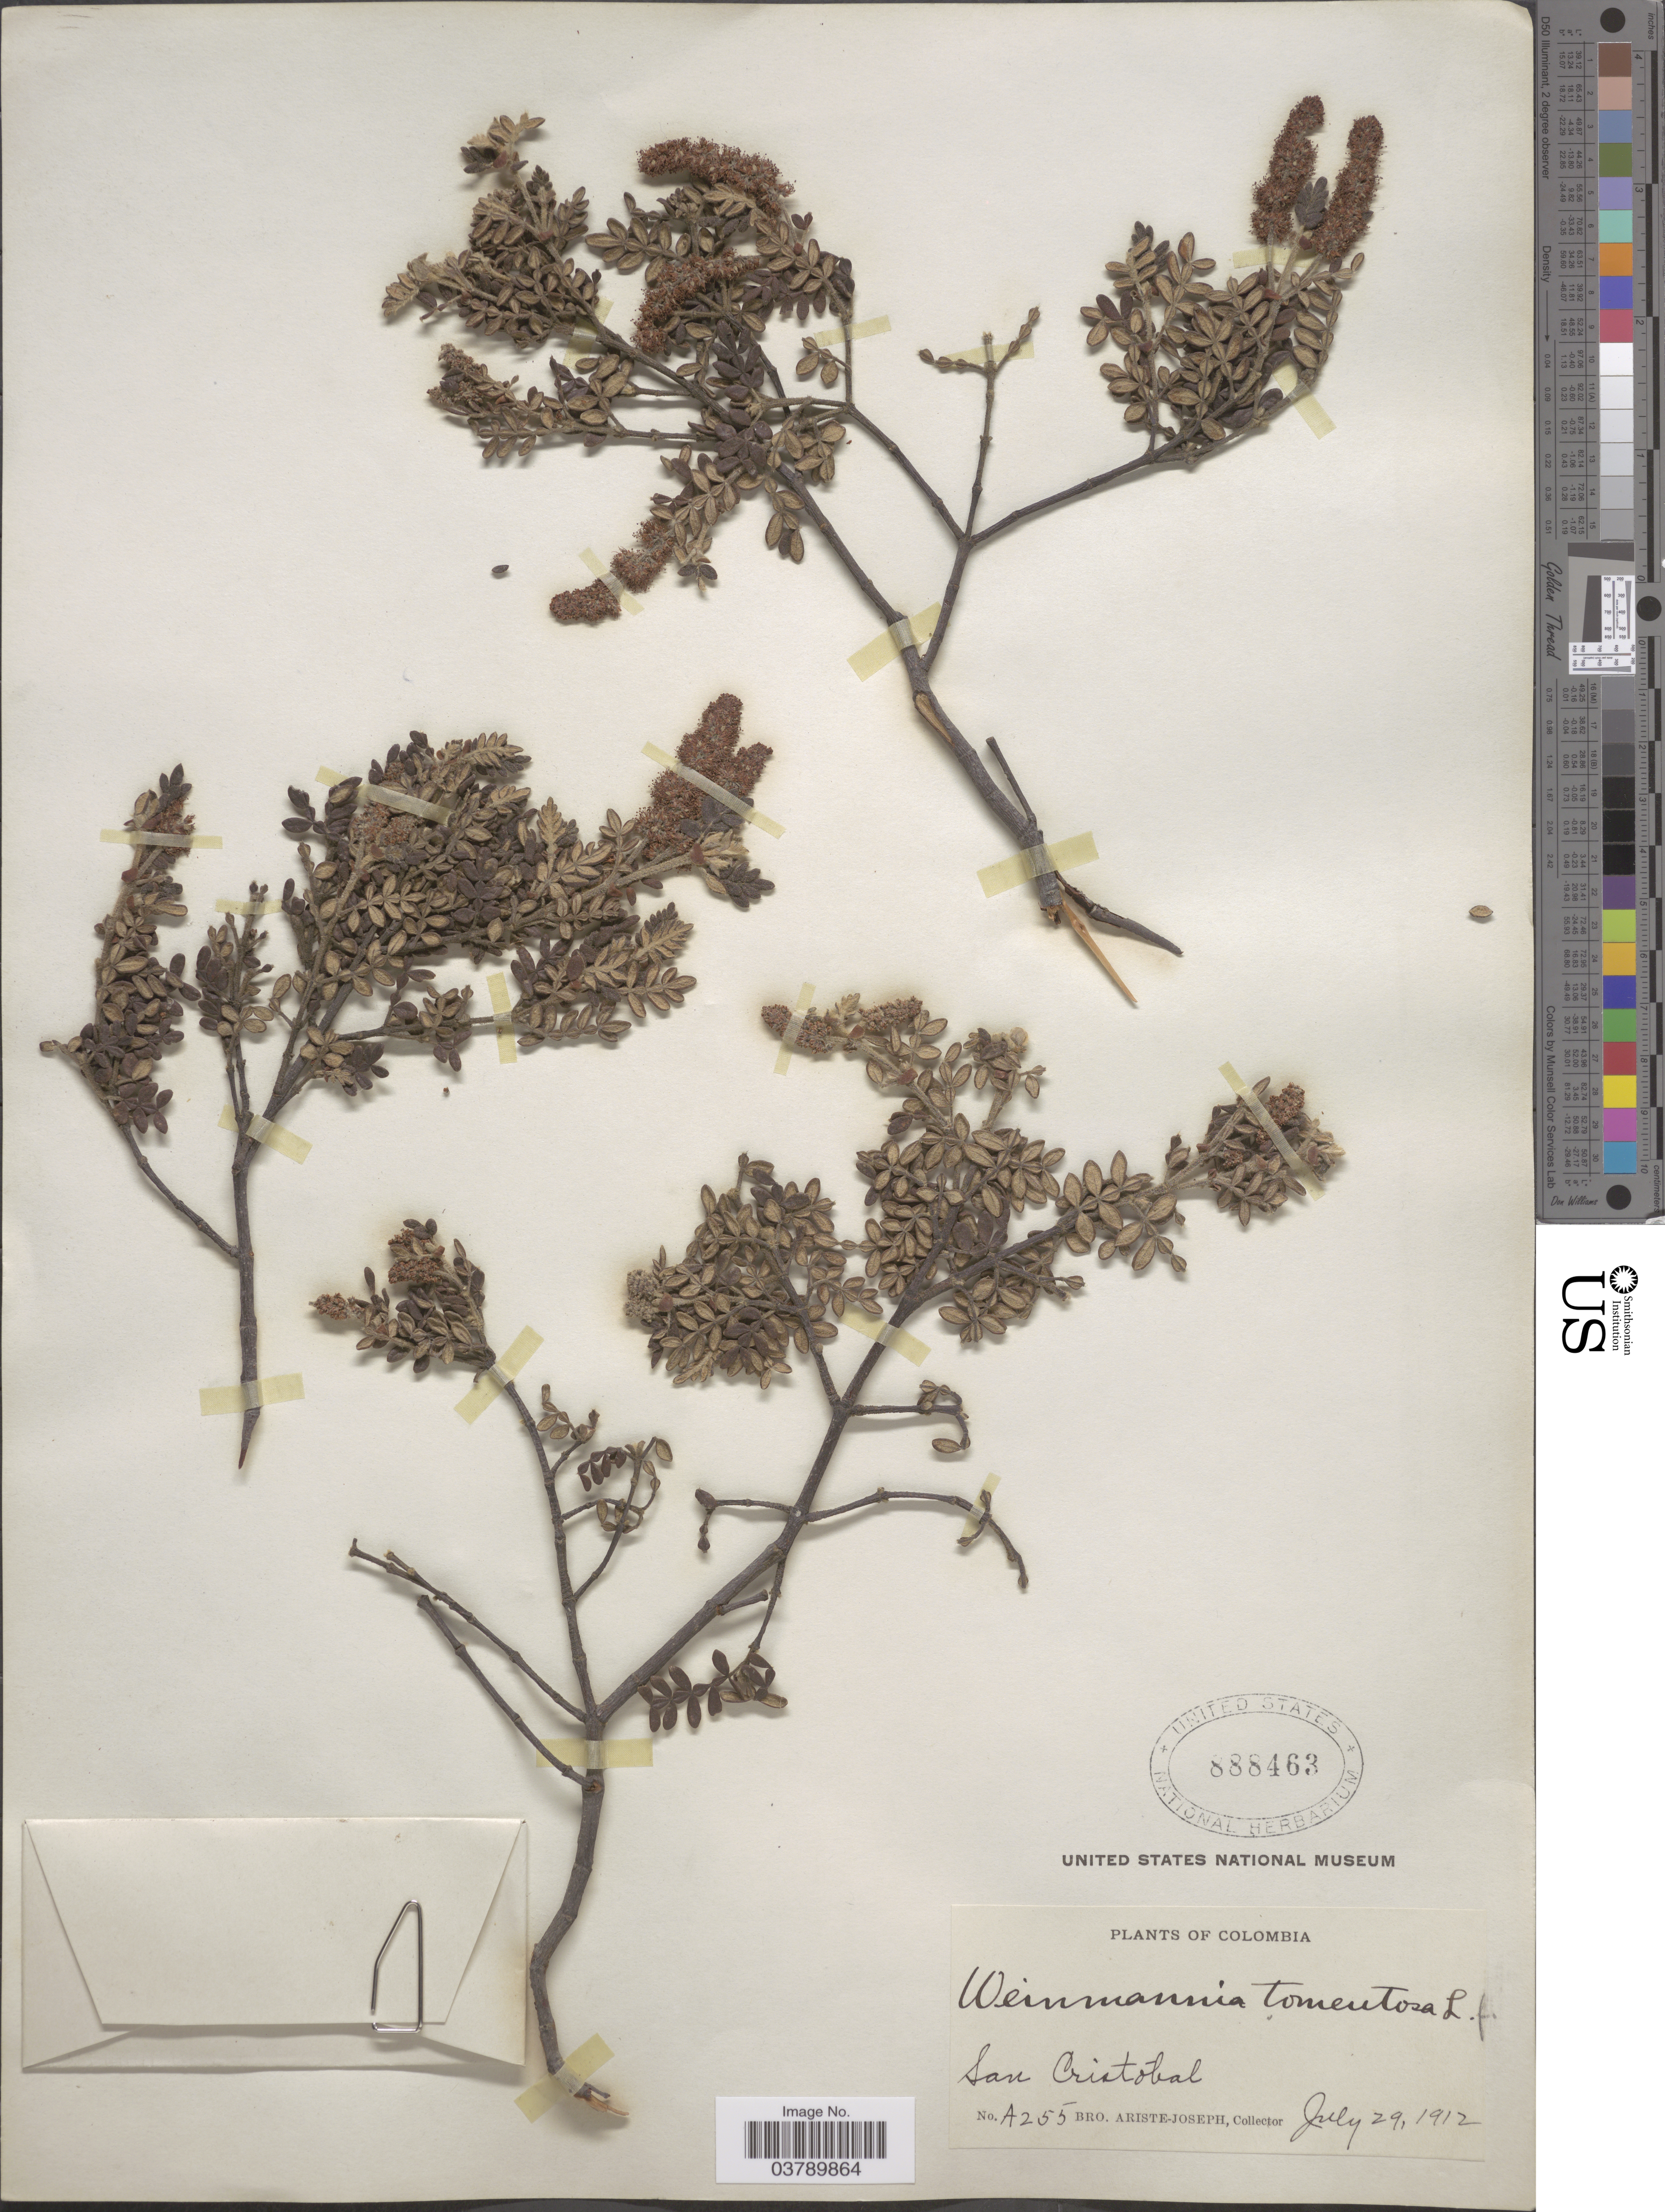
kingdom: Plantae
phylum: Tracheophyta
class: Magnoliopsida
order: Oxalidales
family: Cunoniaceae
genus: Weinmannia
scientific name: Weinmannia tomentosa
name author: L.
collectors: Bro. Ariste-Joseph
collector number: A255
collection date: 1912-07-29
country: Colombia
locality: San Cristobal.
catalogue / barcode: US 888463